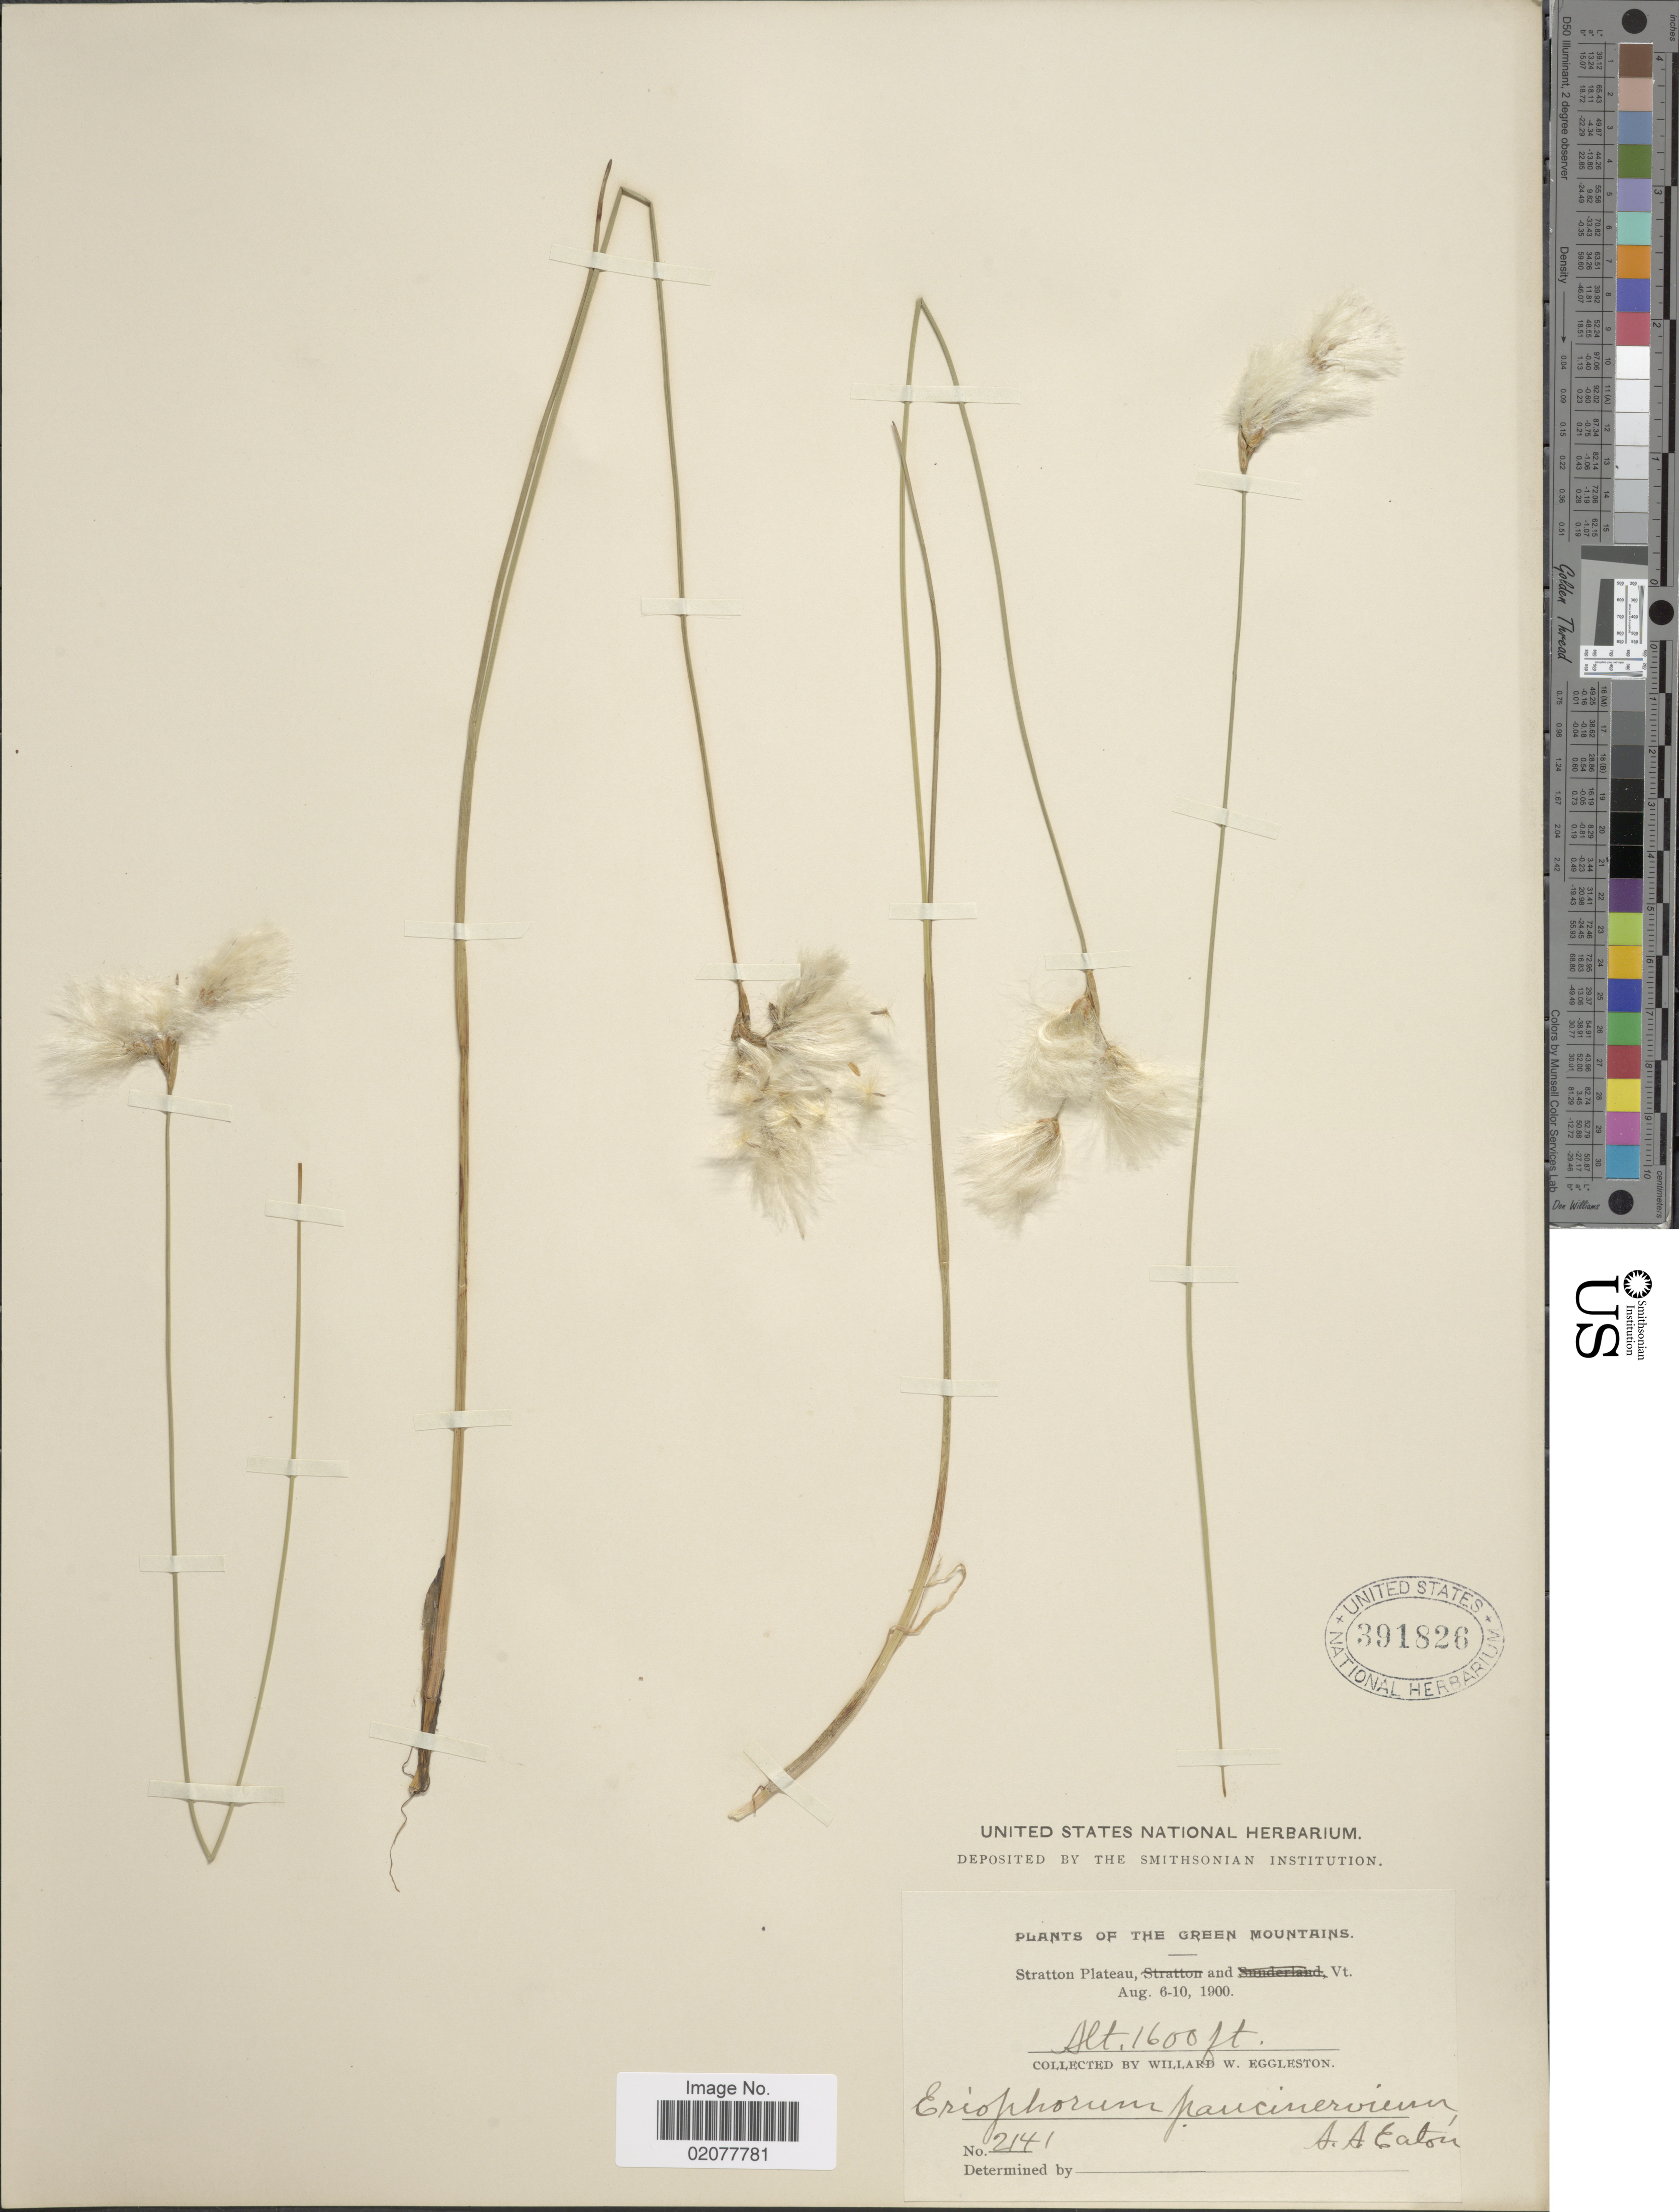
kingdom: Plantae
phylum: Tracheophyta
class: Liliopsida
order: Poales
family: Cyperaceae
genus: Eriophorum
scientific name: Eriophorum tenellum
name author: Nutt.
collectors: W. W. Eggleston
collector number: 2141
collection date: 1900-08-06/1900-08-10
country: United States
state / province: Vermont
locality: Green Mountains. Stratton Plateau and Vt.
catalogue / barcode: US 391826